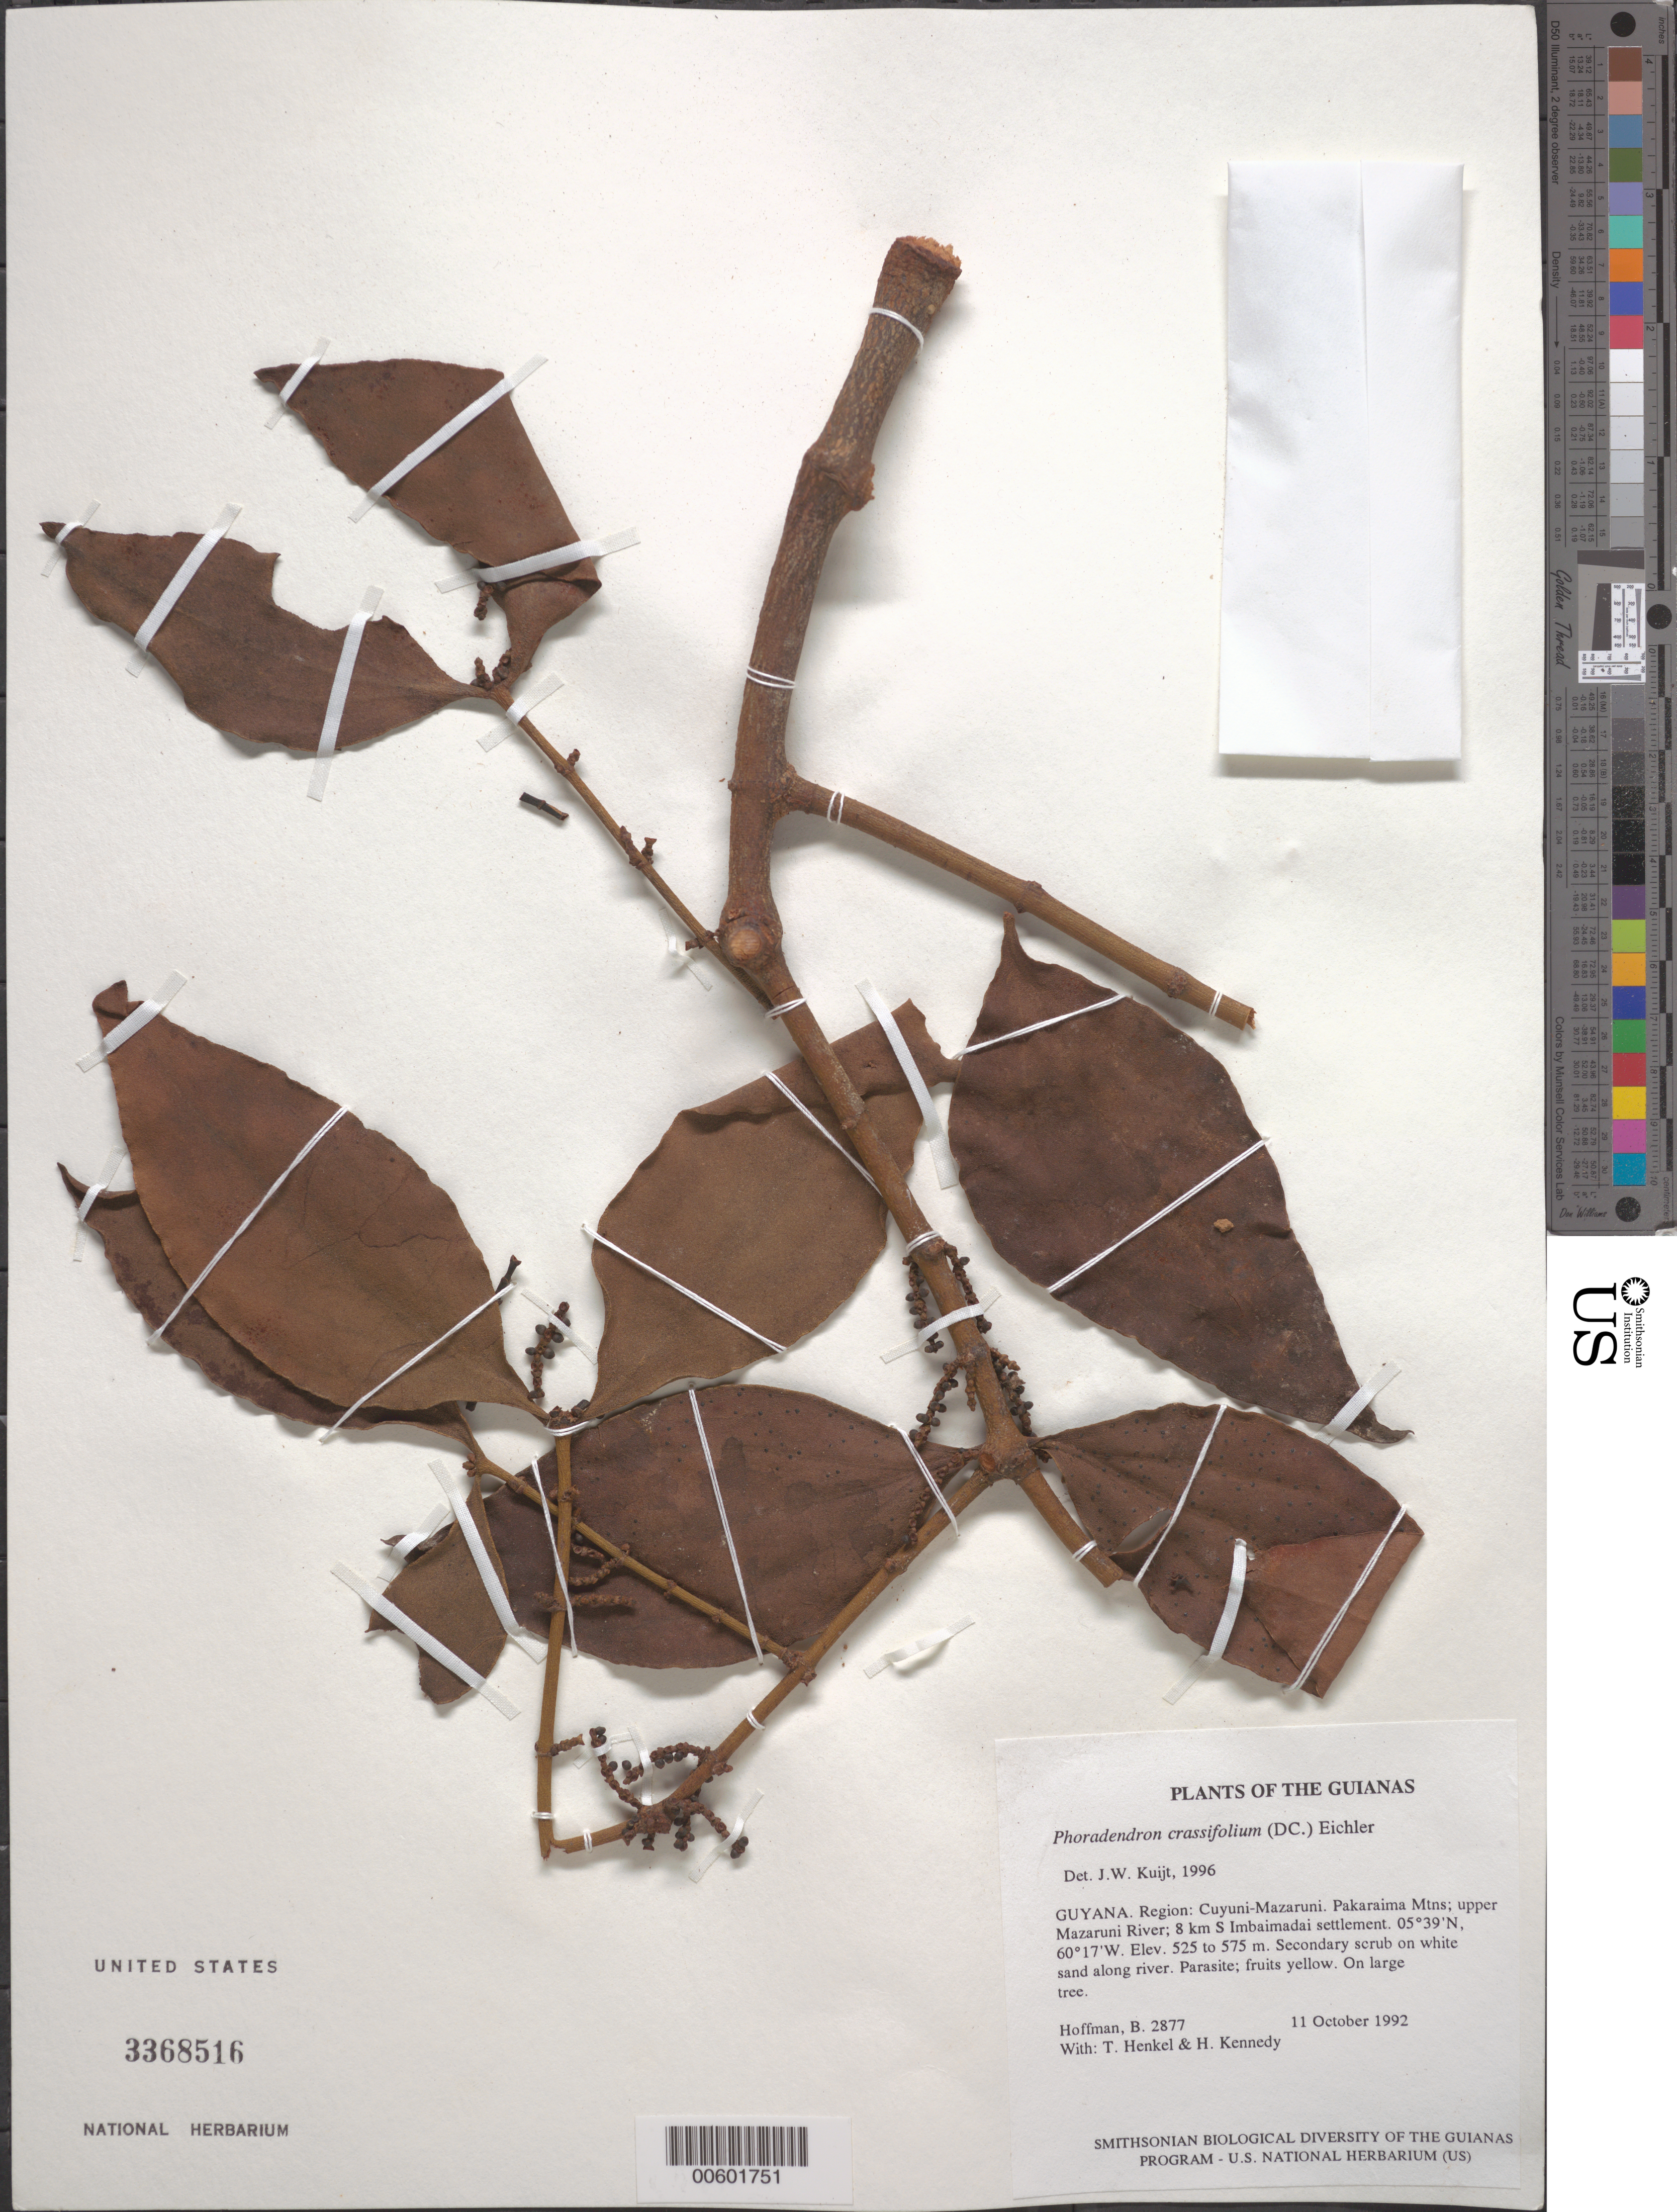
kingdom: Plantae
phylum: Tracheophyta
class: Magnoliopsida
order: Santalales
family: Viscaceae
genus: Phoradendron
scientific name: Phoradendron crassifolium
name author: (Pohl ex DC.) Eichler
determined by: Kuijt, Job, (CANADA)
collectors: B. Hoffman, T. Henkel & H. Kennedy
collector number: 2877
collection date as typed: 11 October 1992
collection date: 1992-10-11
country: Guyana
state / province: Cuyuni-Mazaruni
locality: Pakaraima Mountains; upper Mazaruni River; 8 km S of Imbaimadai settlement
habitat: Secondary scrub on white sand along river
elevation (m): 525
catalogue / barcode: US 3368516